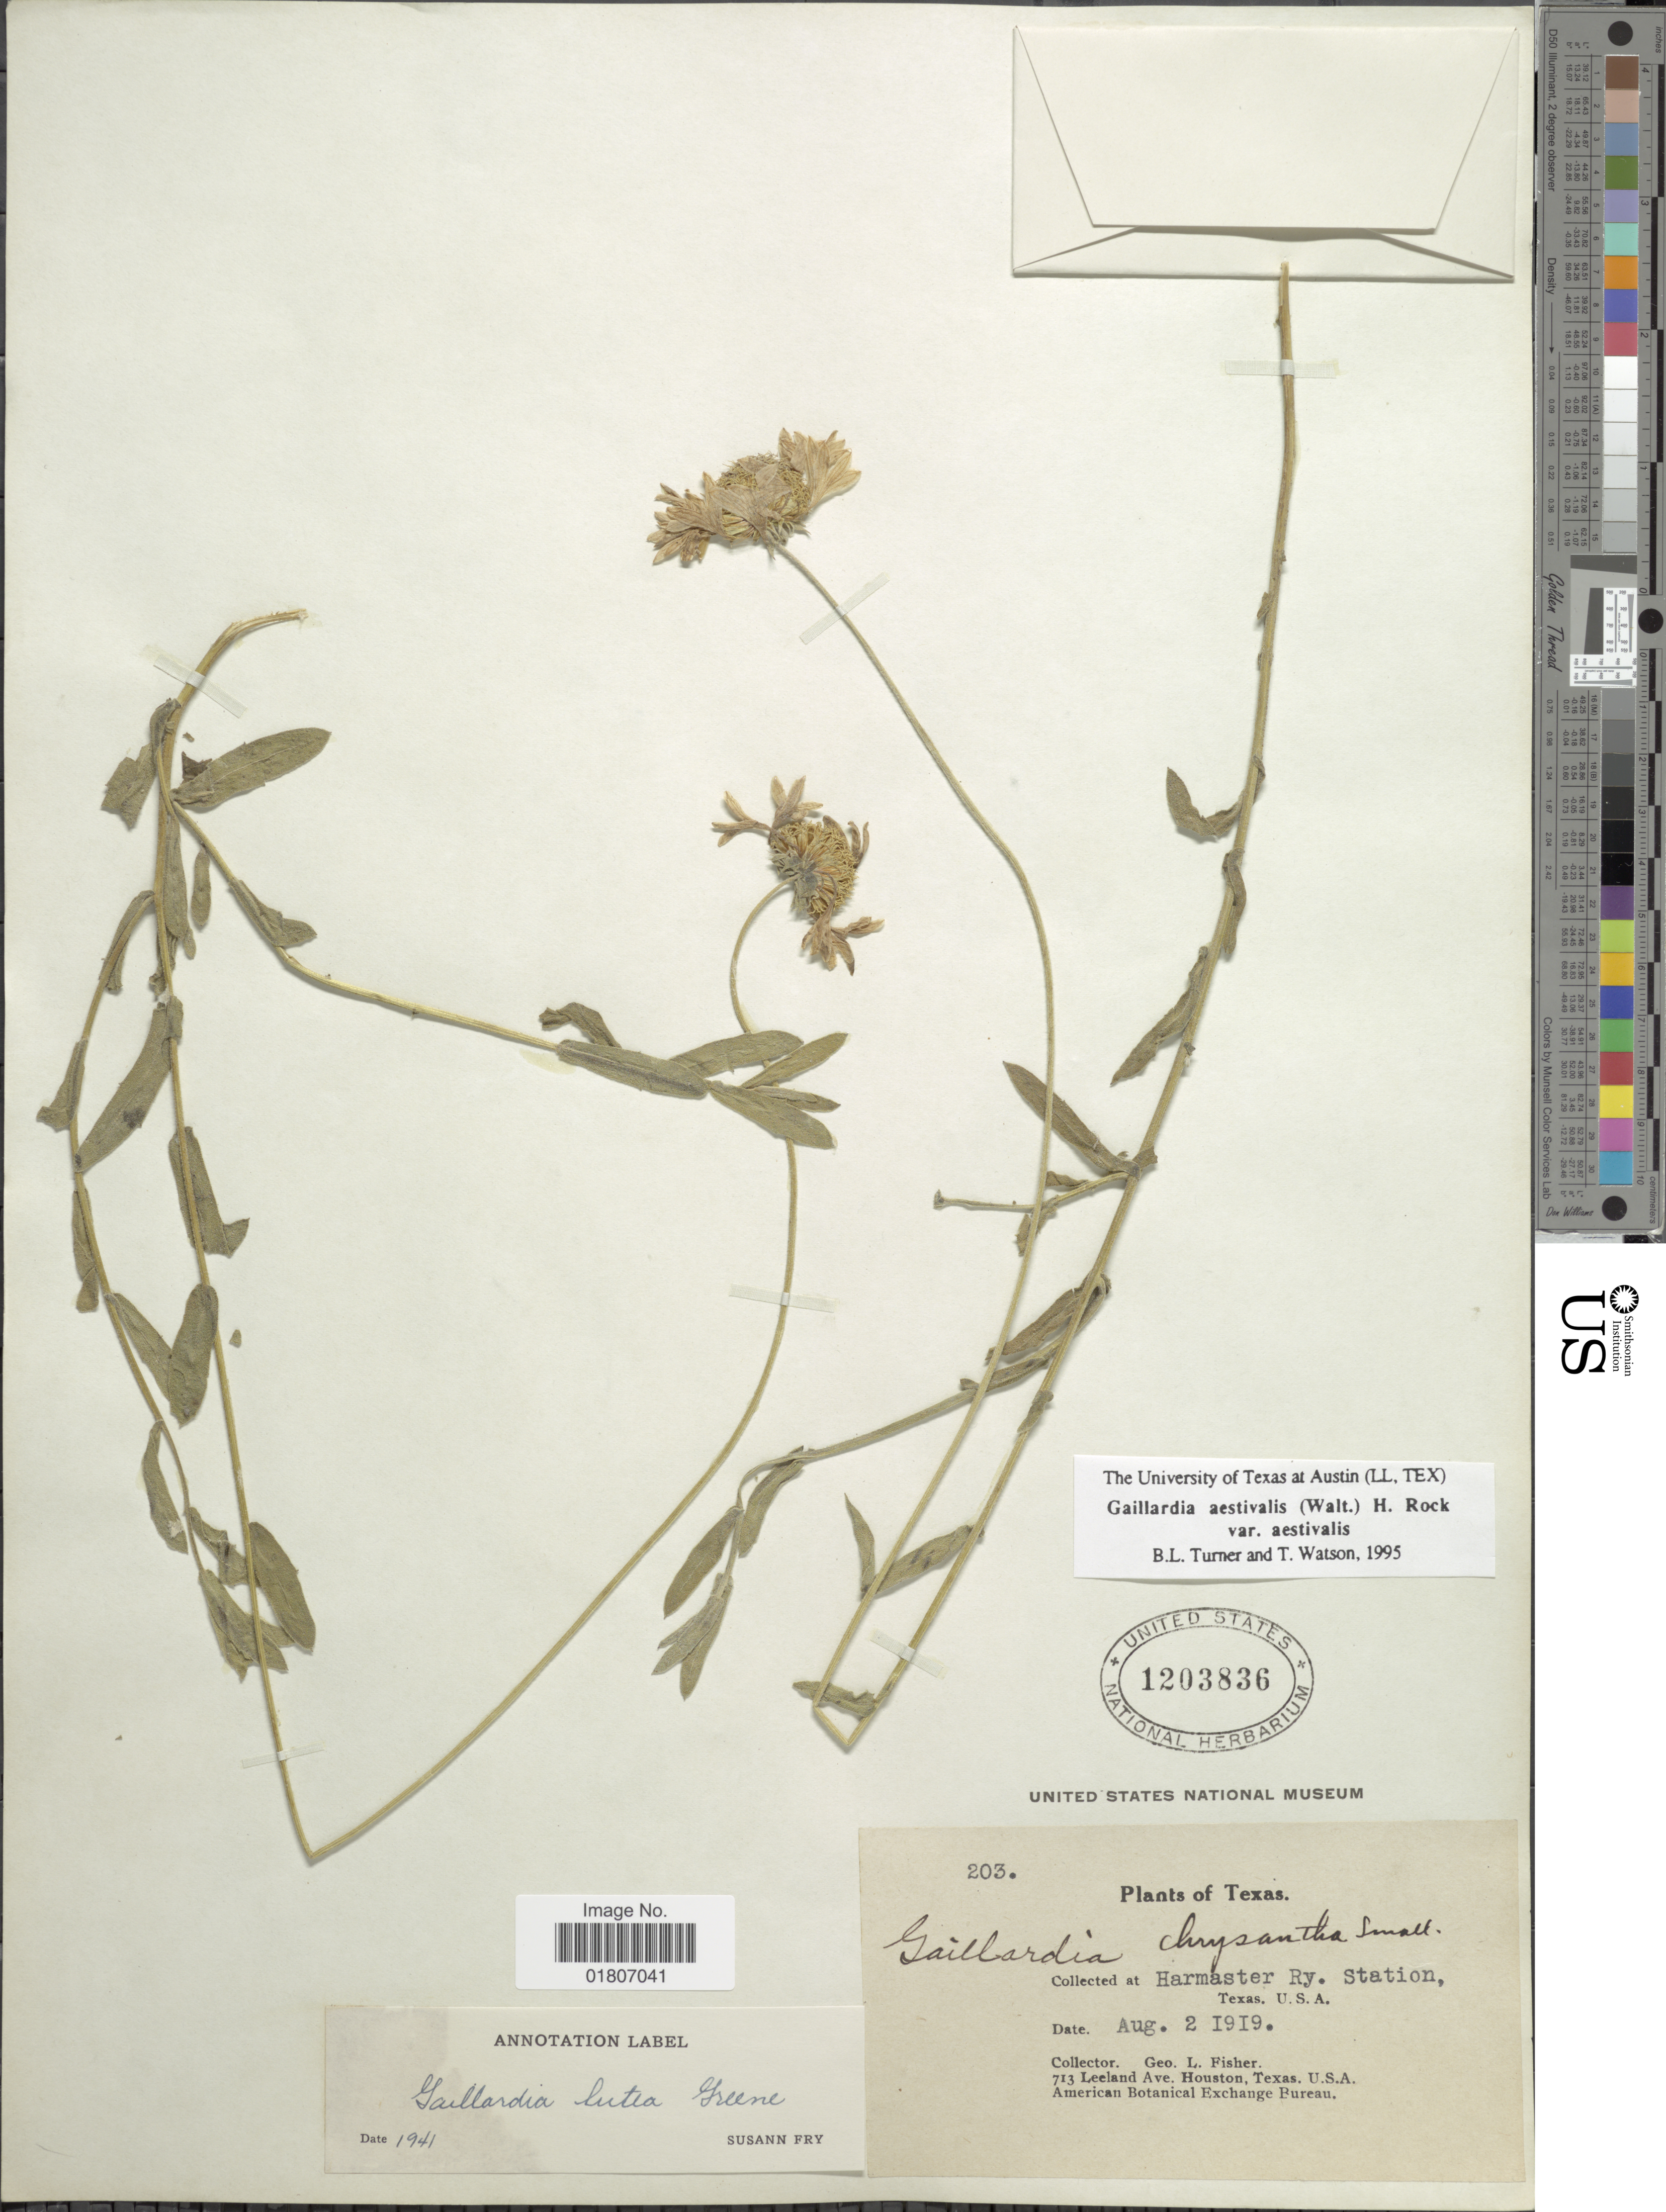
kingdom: Plantae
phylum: Tracheophyta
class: Magnoliopsida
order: Asterales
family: Asteraceae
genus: Gaillardia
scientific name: Gaillardia aestivalis var. aestivalis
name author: (Walter) H. Rock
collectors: G. L. Fisher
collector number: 203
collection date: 1919-08-02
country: United States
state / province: Texas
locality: Harmaster Ry. Station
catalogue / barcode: US 1203836